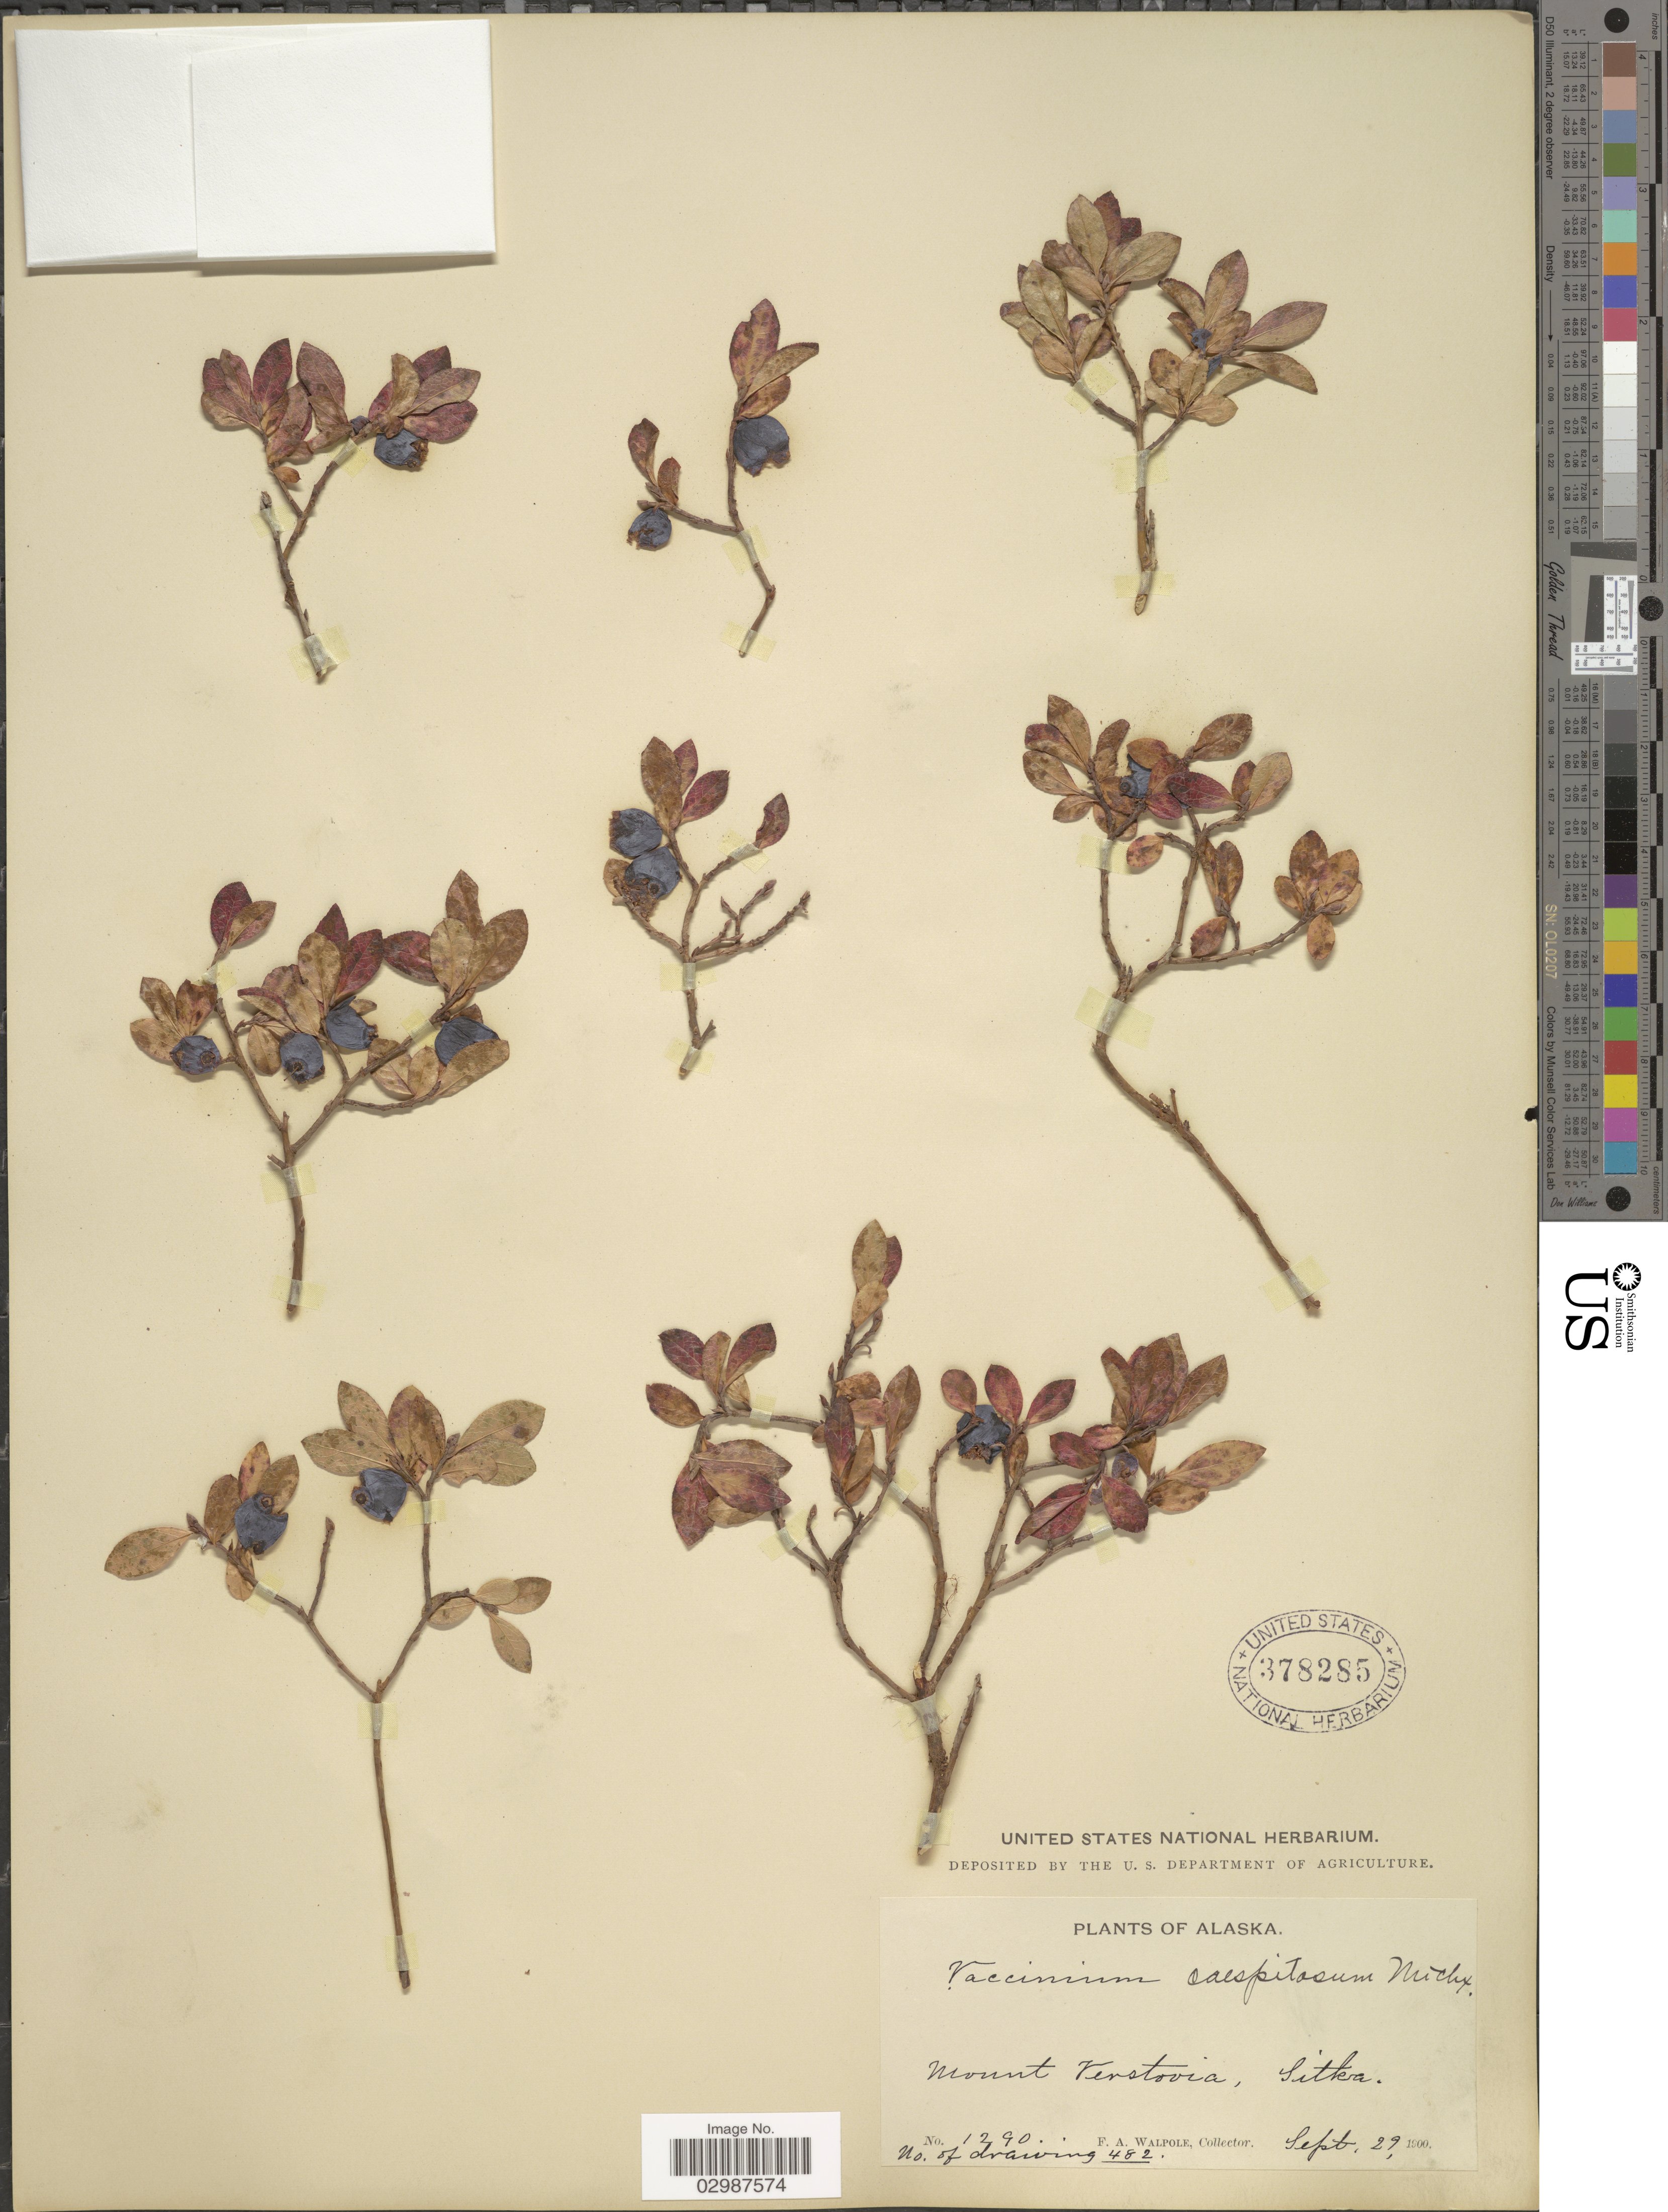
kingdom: Plantae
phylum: Tracheophyta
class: Magnoliopsida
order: Ericales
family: Ericaceae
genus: Vaccinium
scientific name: Vaccinium caespitosum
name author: Michx.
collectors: F. Walpole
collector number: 1290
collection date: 1900-09-29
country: United States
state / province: Alaska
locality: Mount Verstovia, Sitka.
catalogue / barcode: US 378285